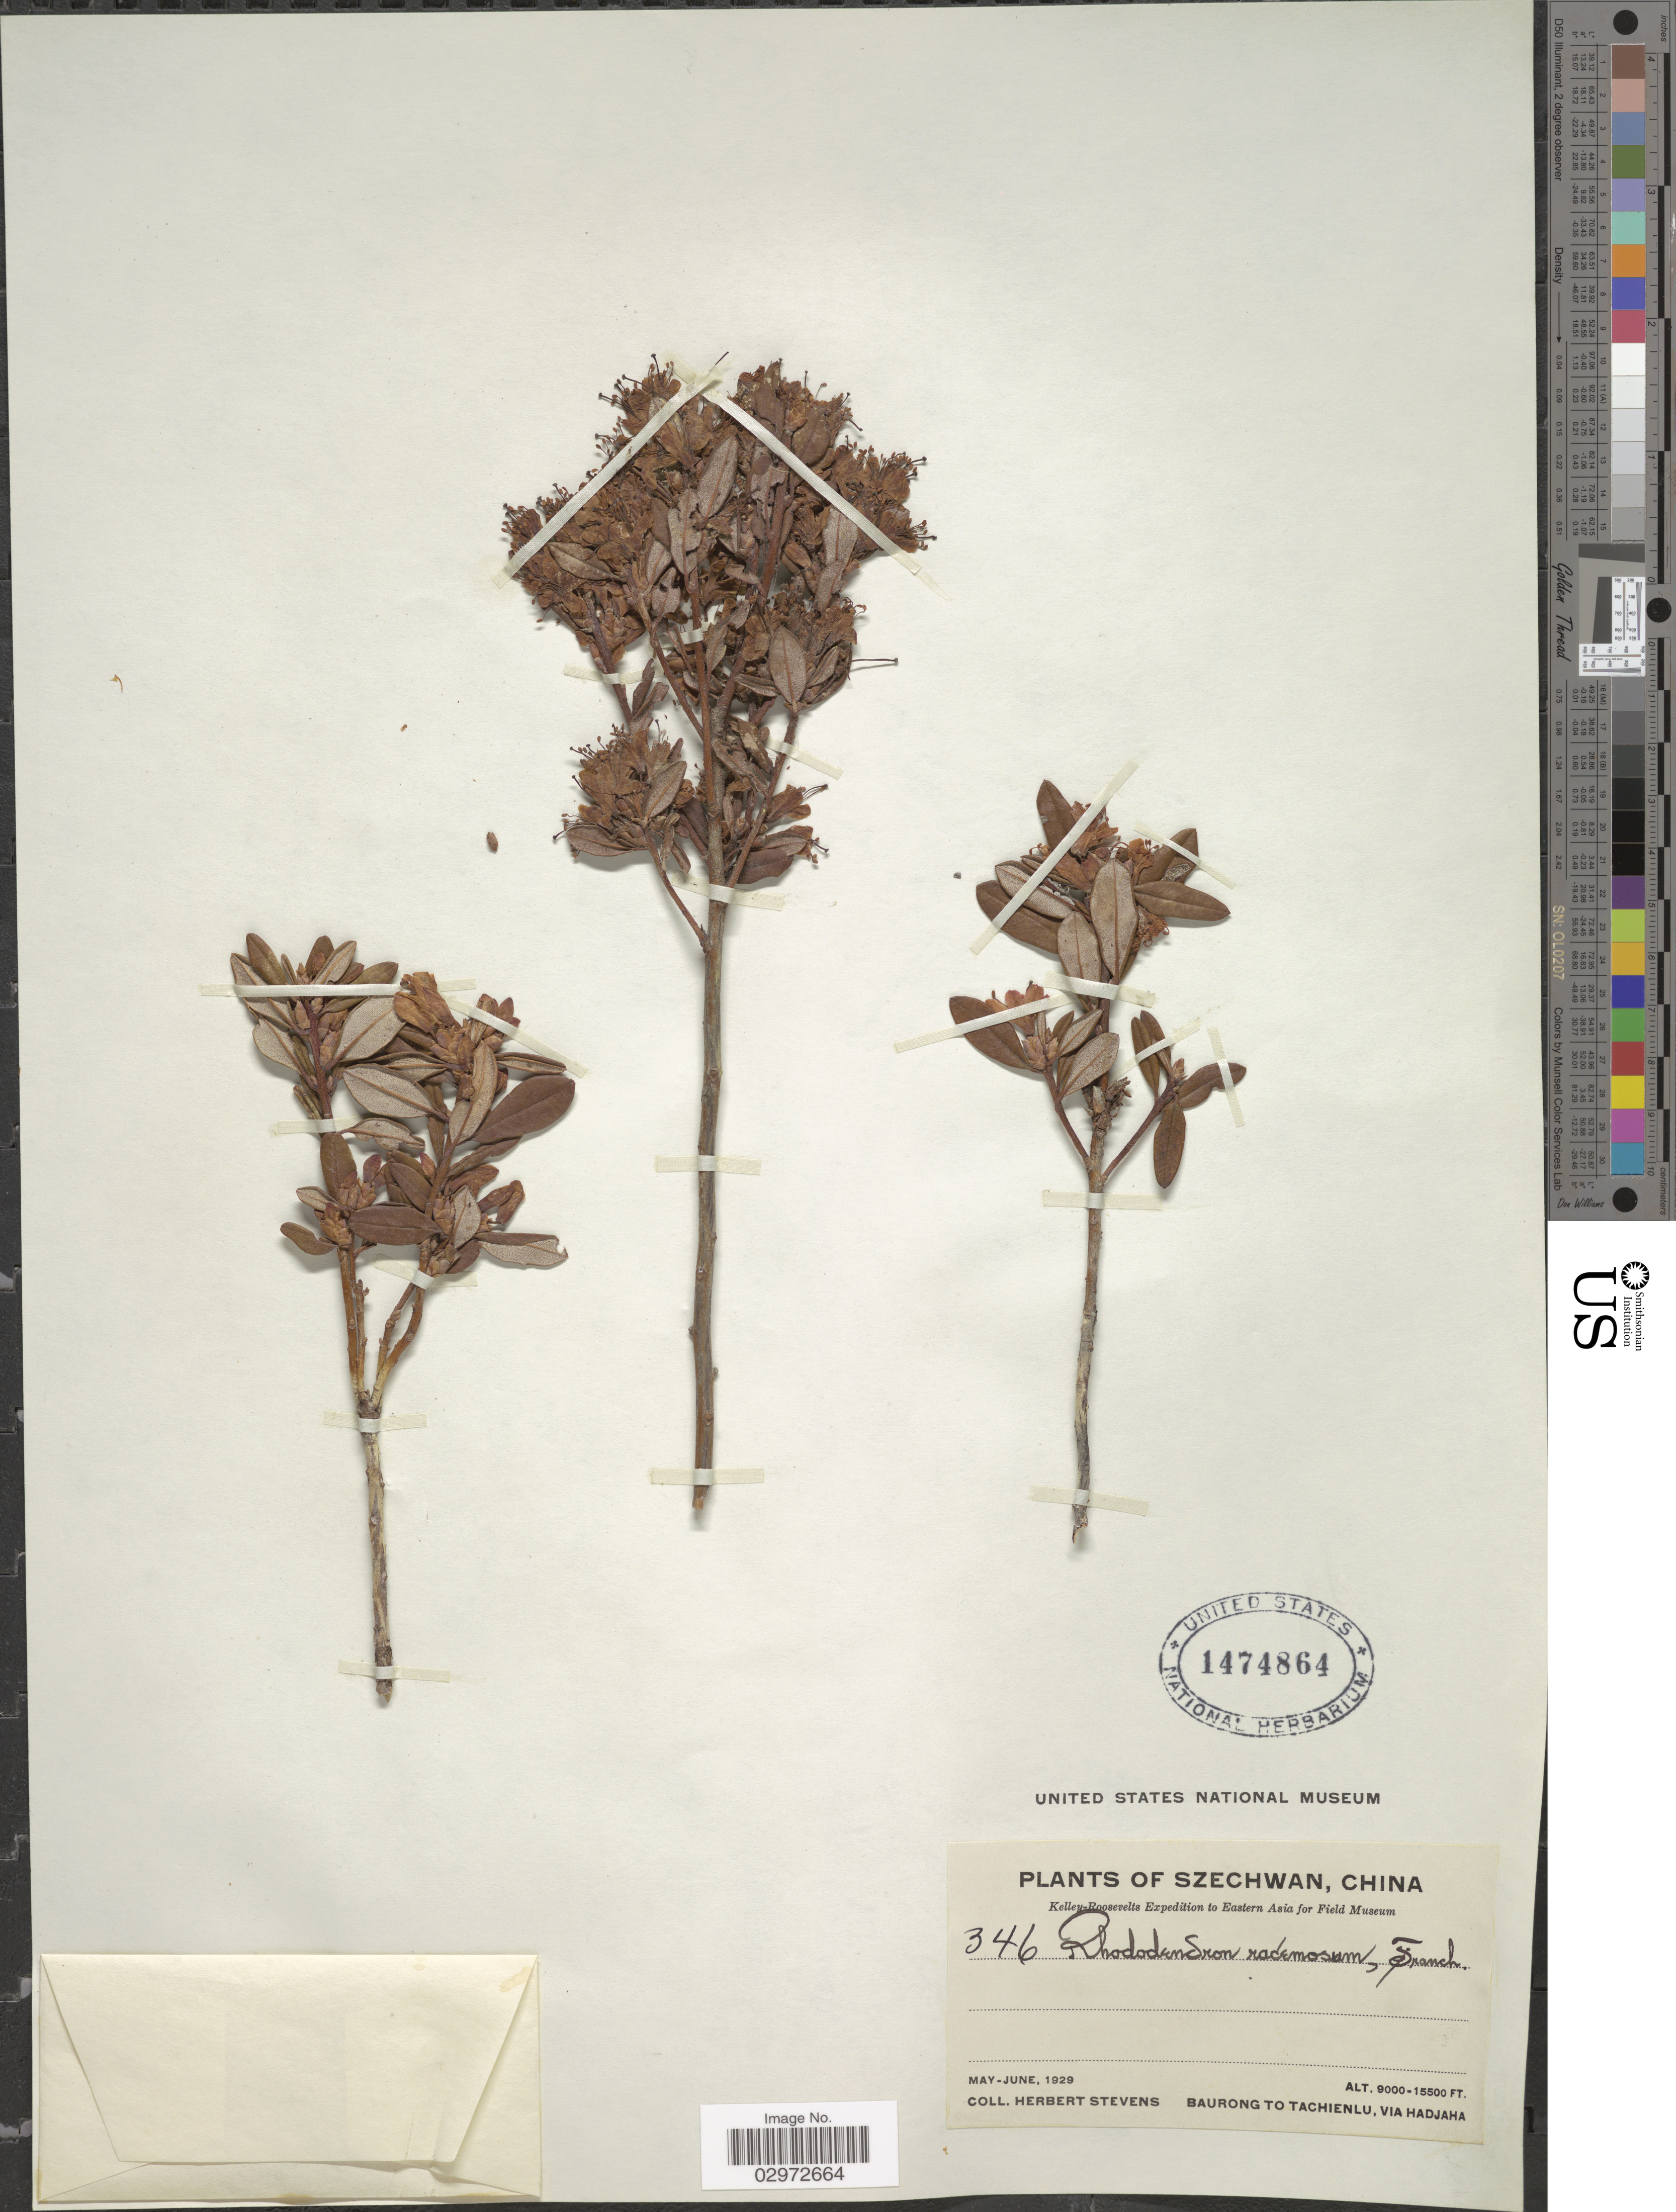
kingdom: Plantae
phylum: Tracheophyta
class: Magnoliopsida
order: Ericales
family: Ericaceae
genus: Rhododendron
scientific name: Rhododendron racemosum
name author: Franch.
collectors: H. Stevens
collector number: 346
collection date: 1929-05/1929-06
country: China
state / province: Sichuan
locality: Szechwan. Baurong to Tachienlu, via Hadjaha.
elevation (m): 2743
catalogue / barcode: US 1474864